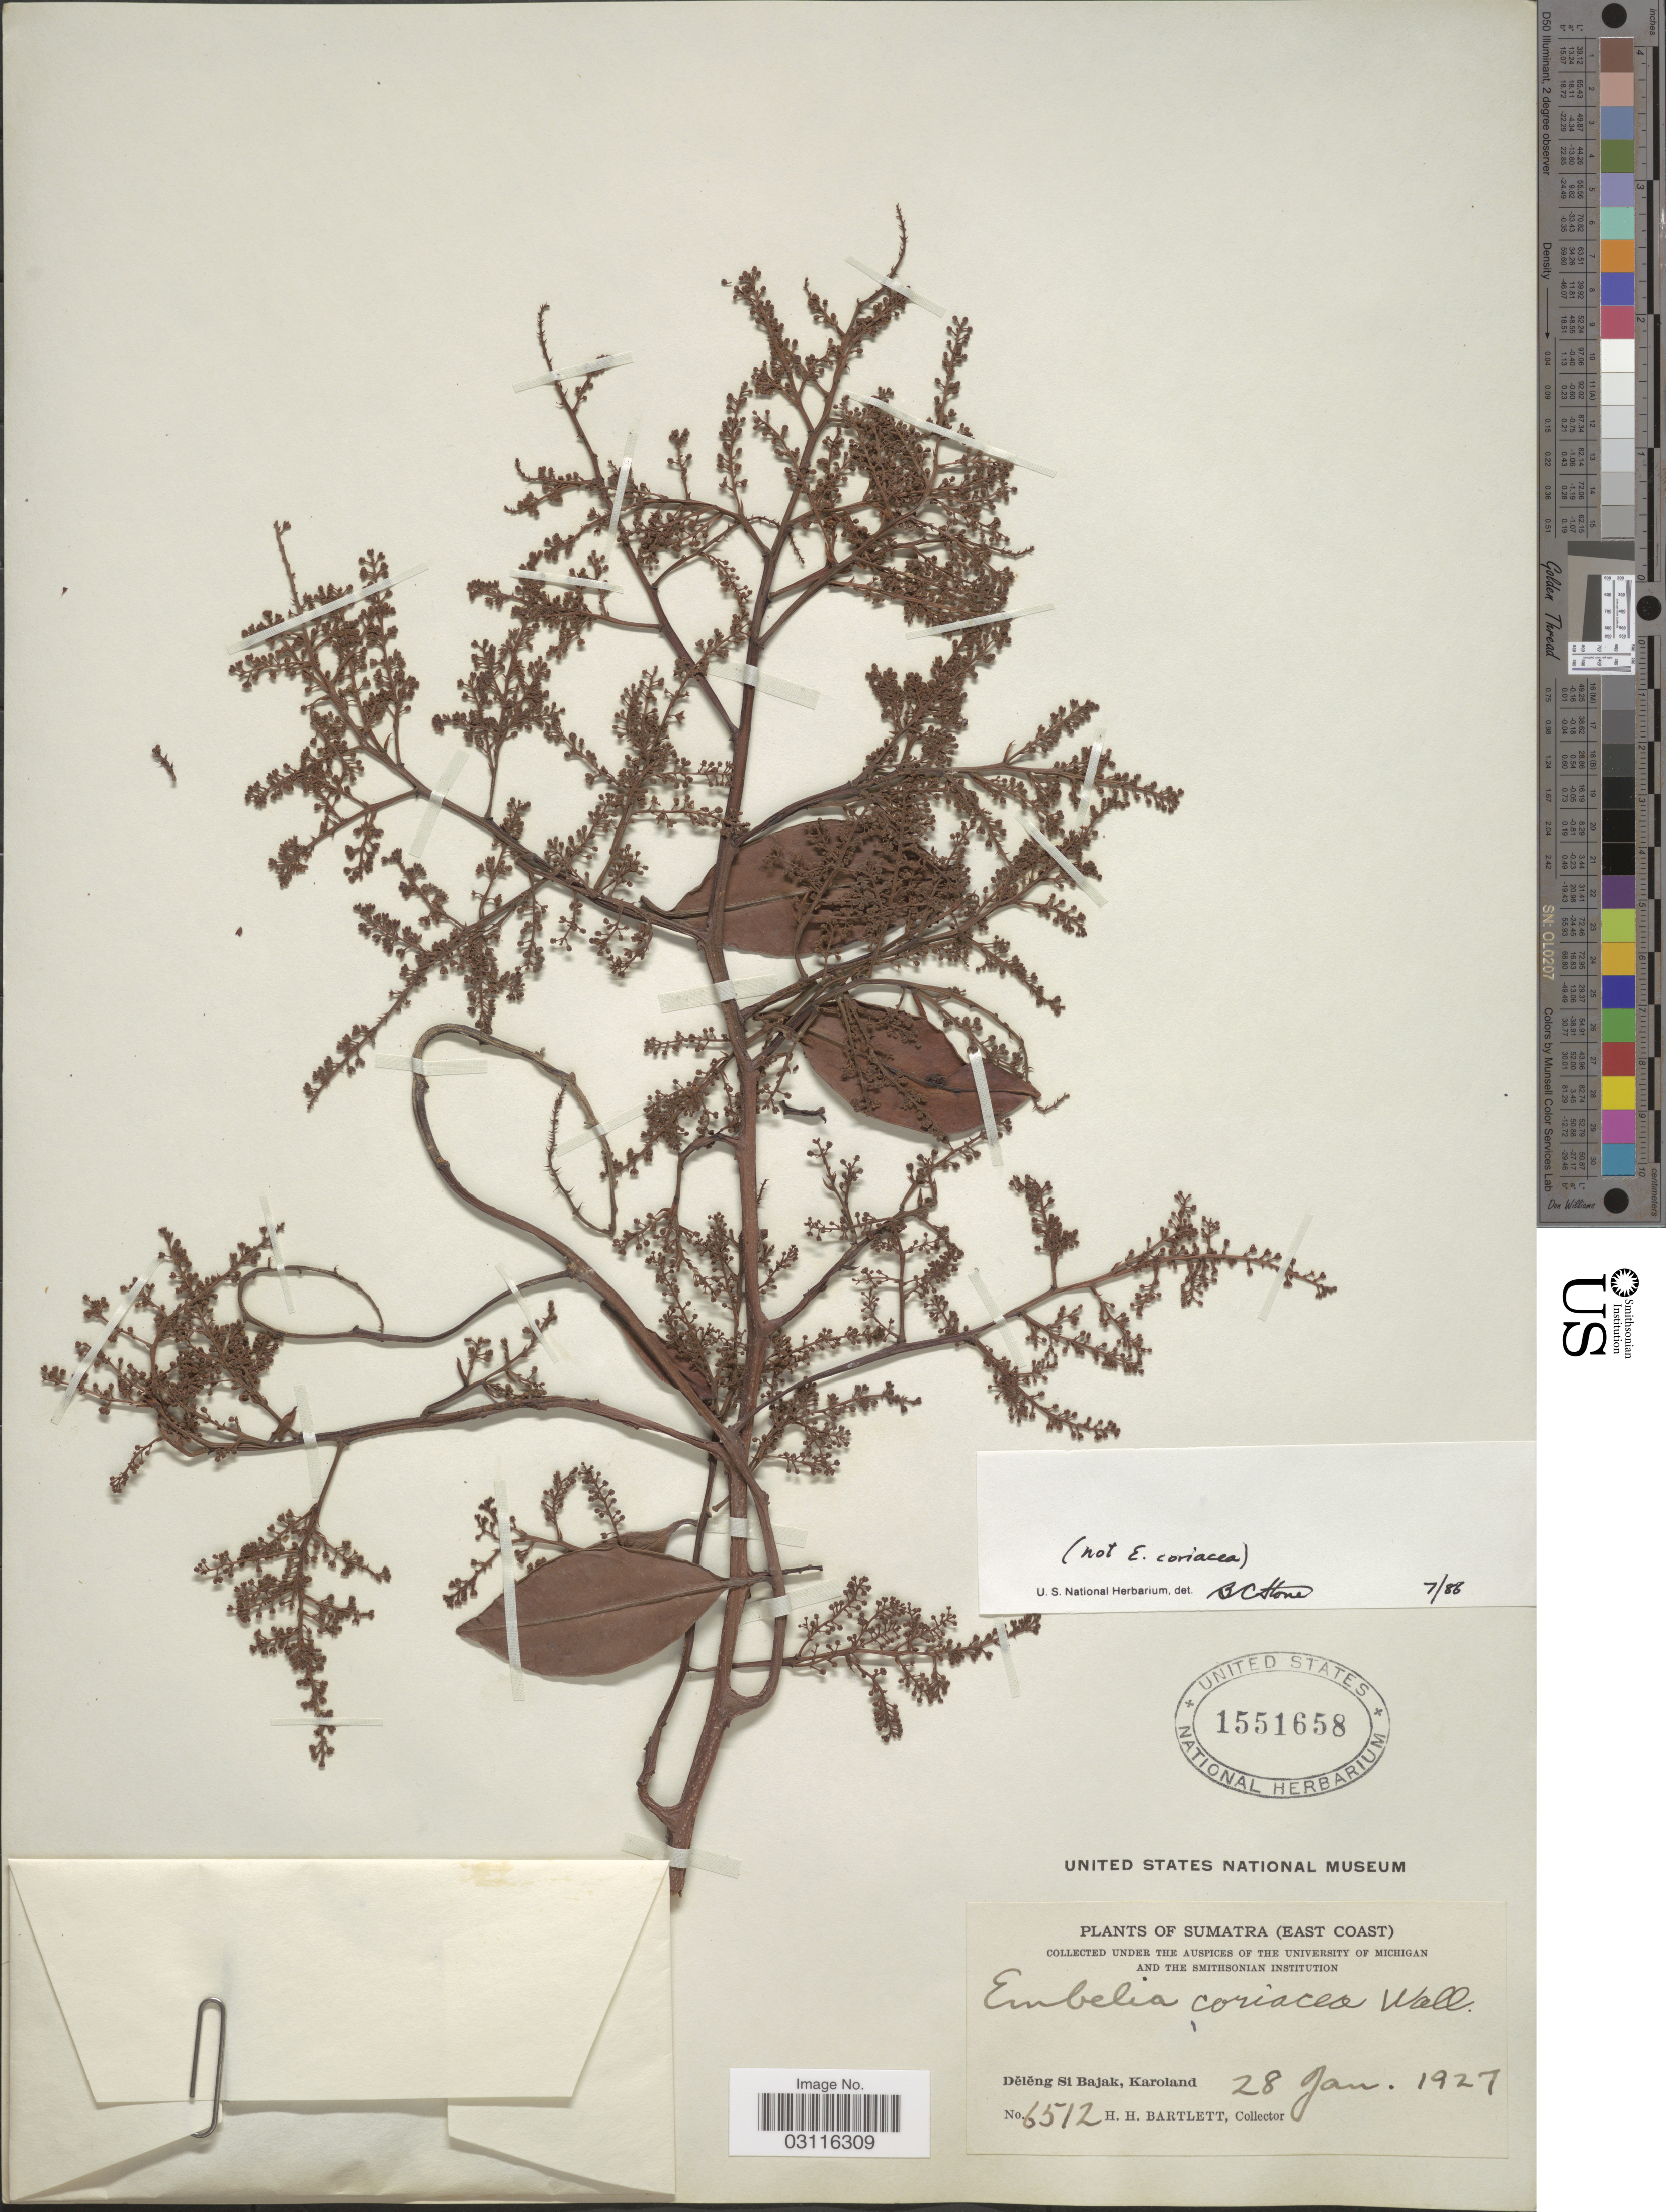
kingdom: Plantae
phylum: Tracheophyta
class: Magnoliopsida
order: Ericales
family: Primulaceae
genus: Embelia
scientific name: Embelia sp.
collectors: H. H. Bartlett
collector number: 6512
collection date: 1927-01-28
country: Indonesia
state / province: Sumatra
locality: East Coast. Dělěng Si Bajak, Karoland.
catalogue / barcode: US 1551658